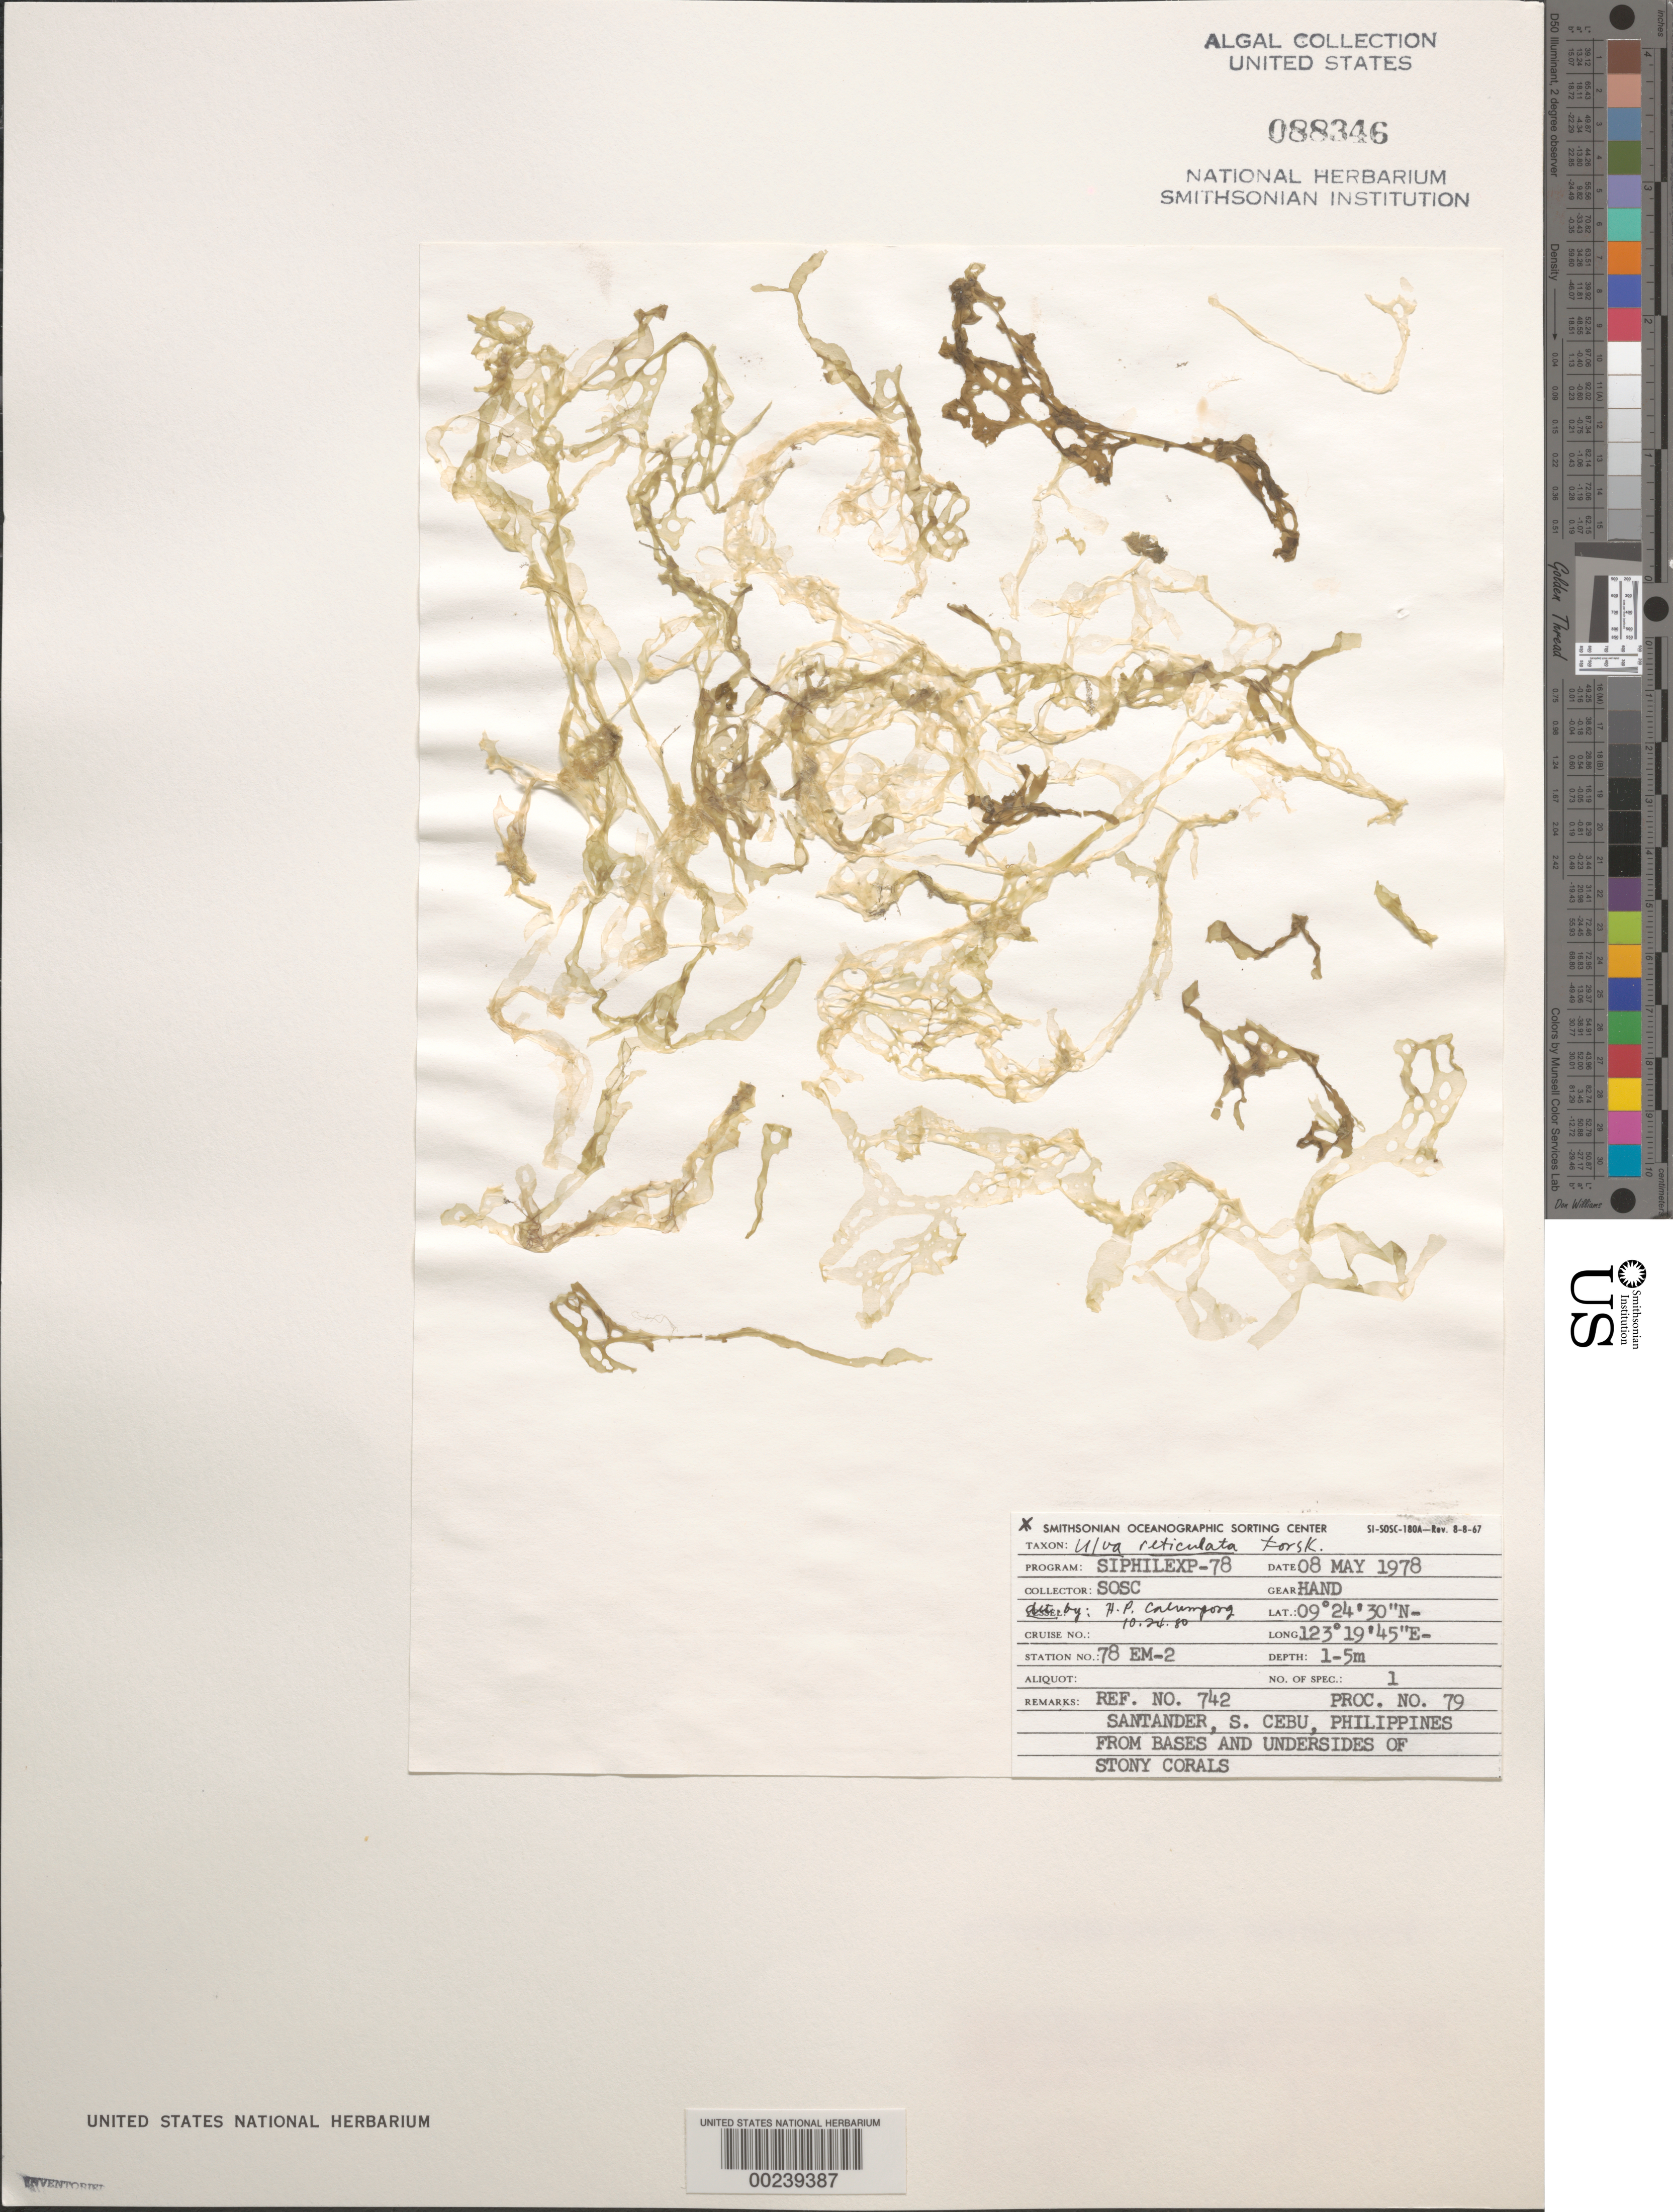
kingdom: Plantae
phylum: Chlorophyta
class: Ulvophyceae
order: Ulvales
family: Ulvaceae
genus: Ulva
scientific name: Ulva reticulata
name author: Forssk.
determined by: Calumpong, H. P.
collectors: SOSC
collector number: Station 78 Em-2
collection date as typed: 08 May 1978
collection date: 1978-05-08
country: Philippines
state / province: Central Visayas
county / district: Cebu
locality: Santander, cebu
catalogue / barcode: US 88346